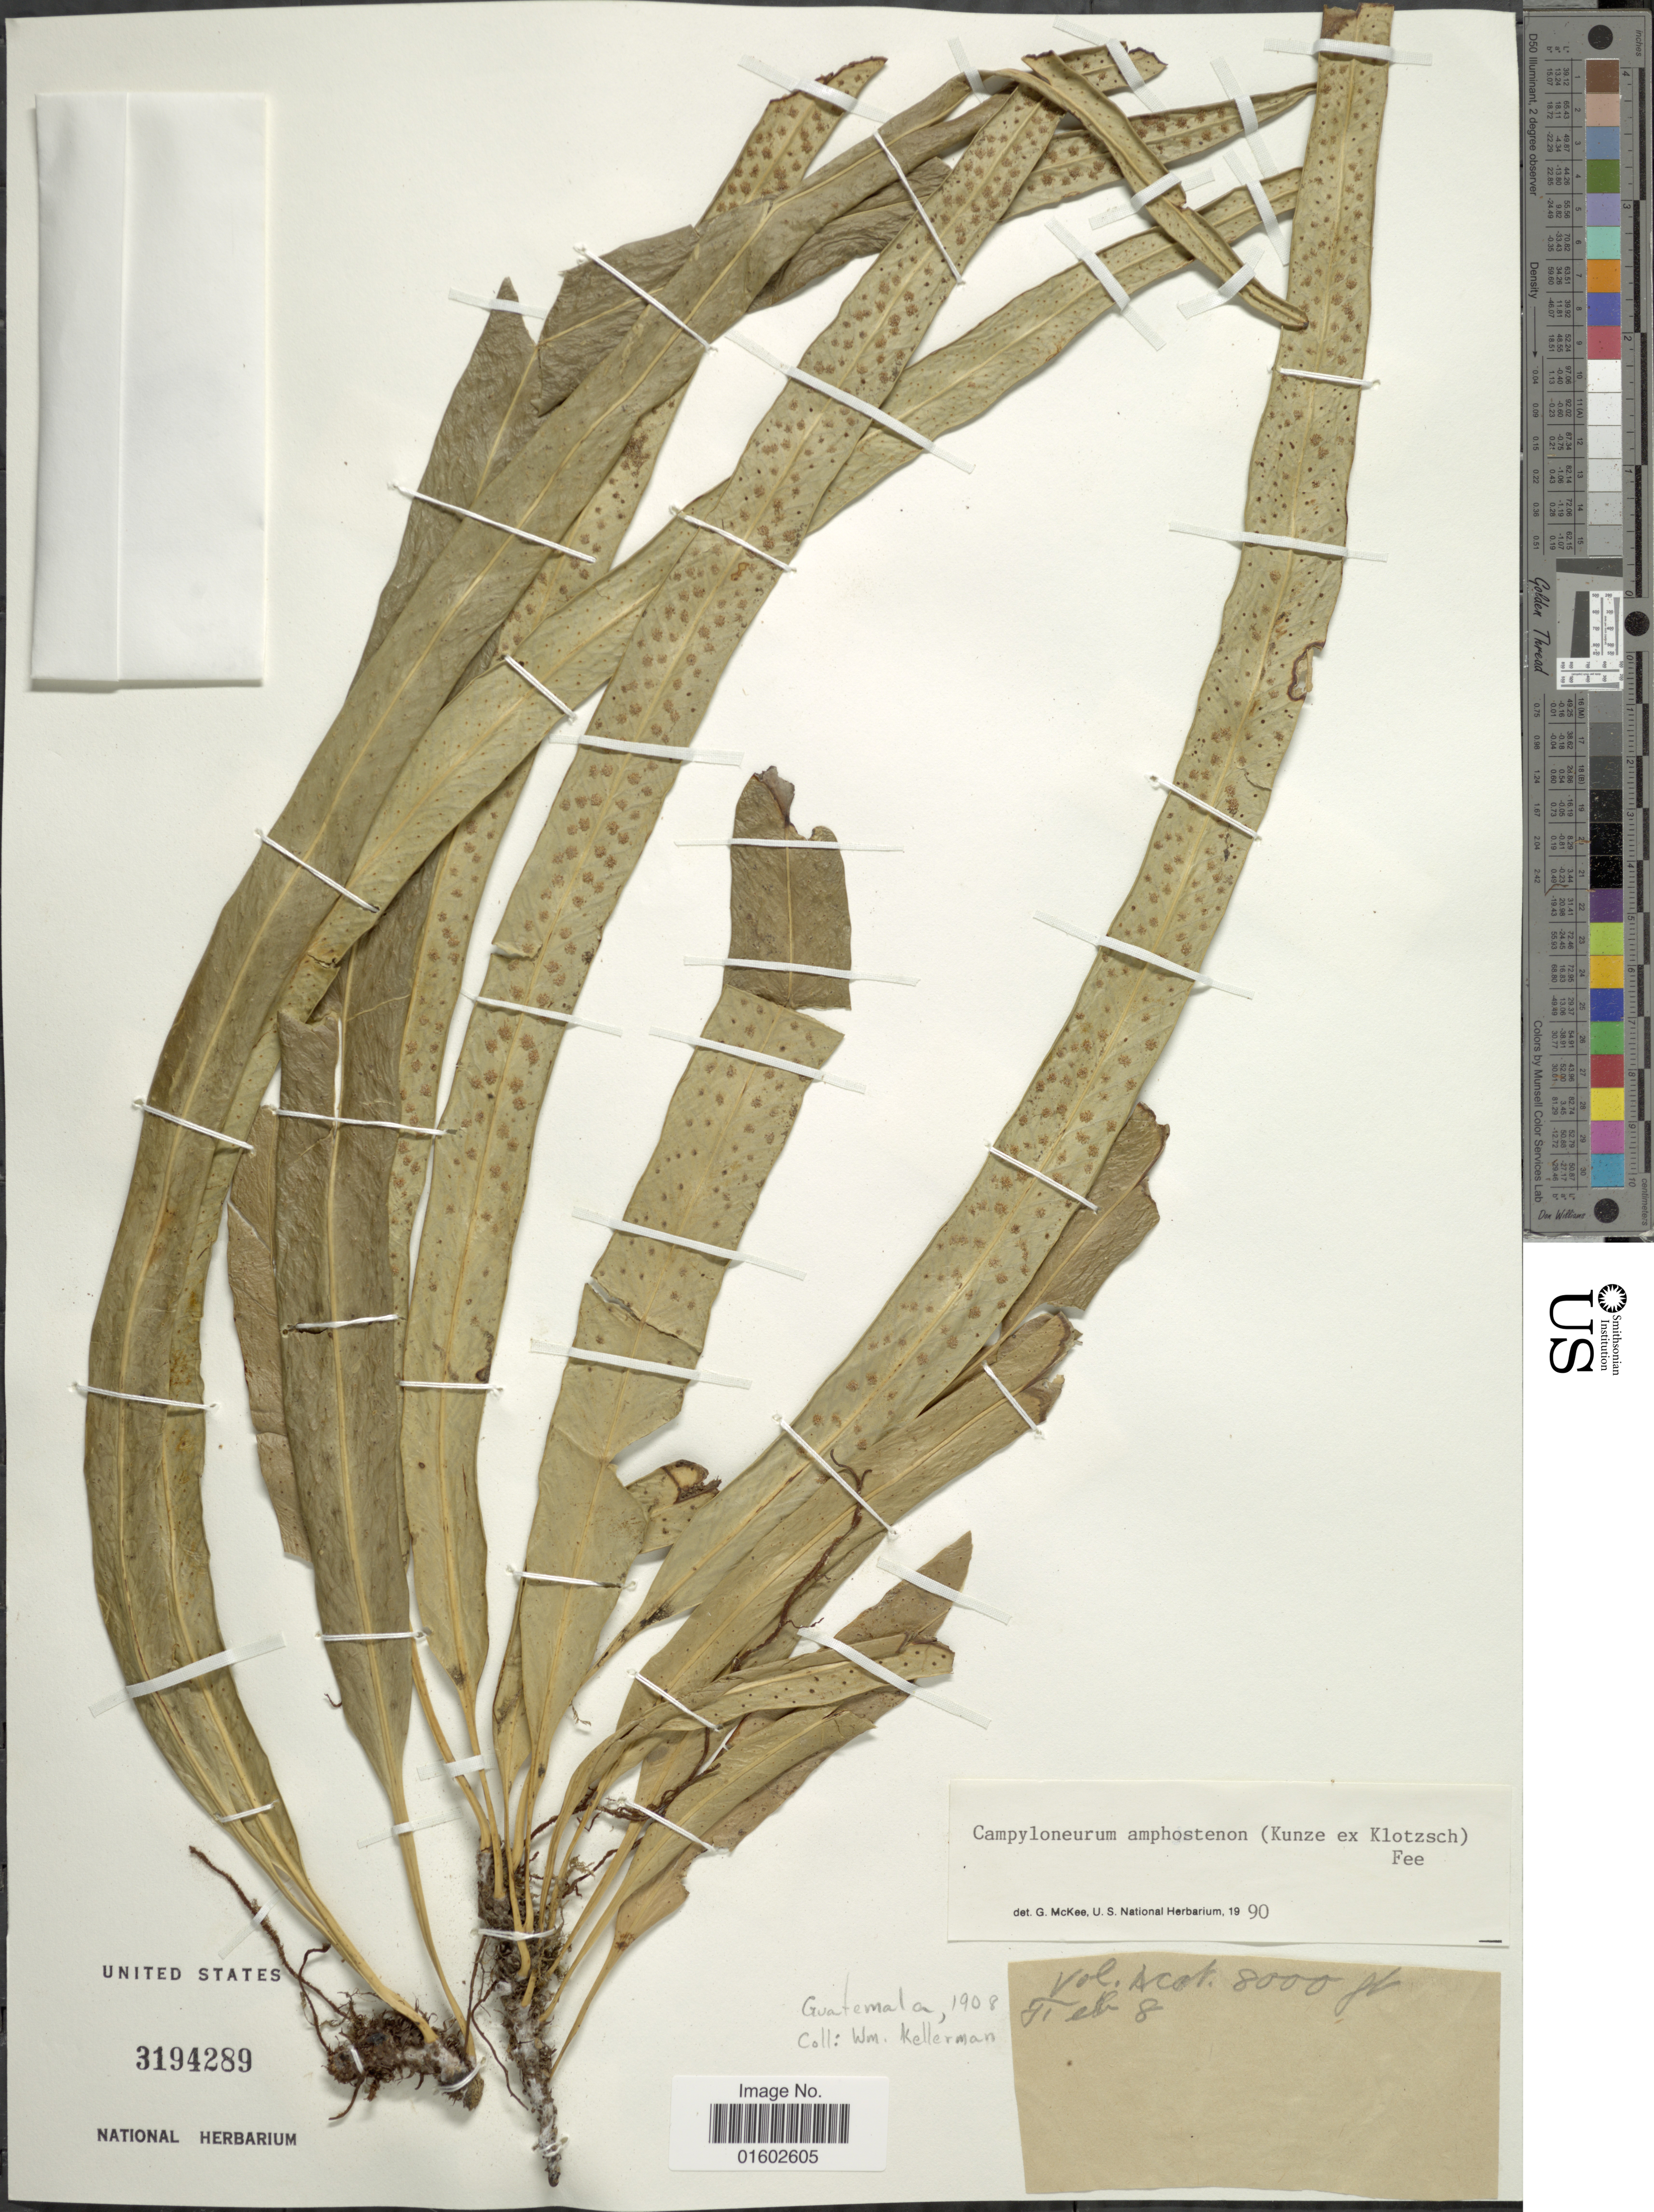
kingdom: Plantae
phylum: Tracheophyta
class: Polypodiopsida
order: Polypodiales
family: Polypodiaceae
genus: Campyloneurum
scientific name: Campyloneurum amphostenon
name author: (Kunze ex Klotzsch) Fée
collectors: W. A. Kellermann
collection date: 1908-02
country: Guatemala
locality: Vol. Acat.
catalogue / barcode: US 3194289